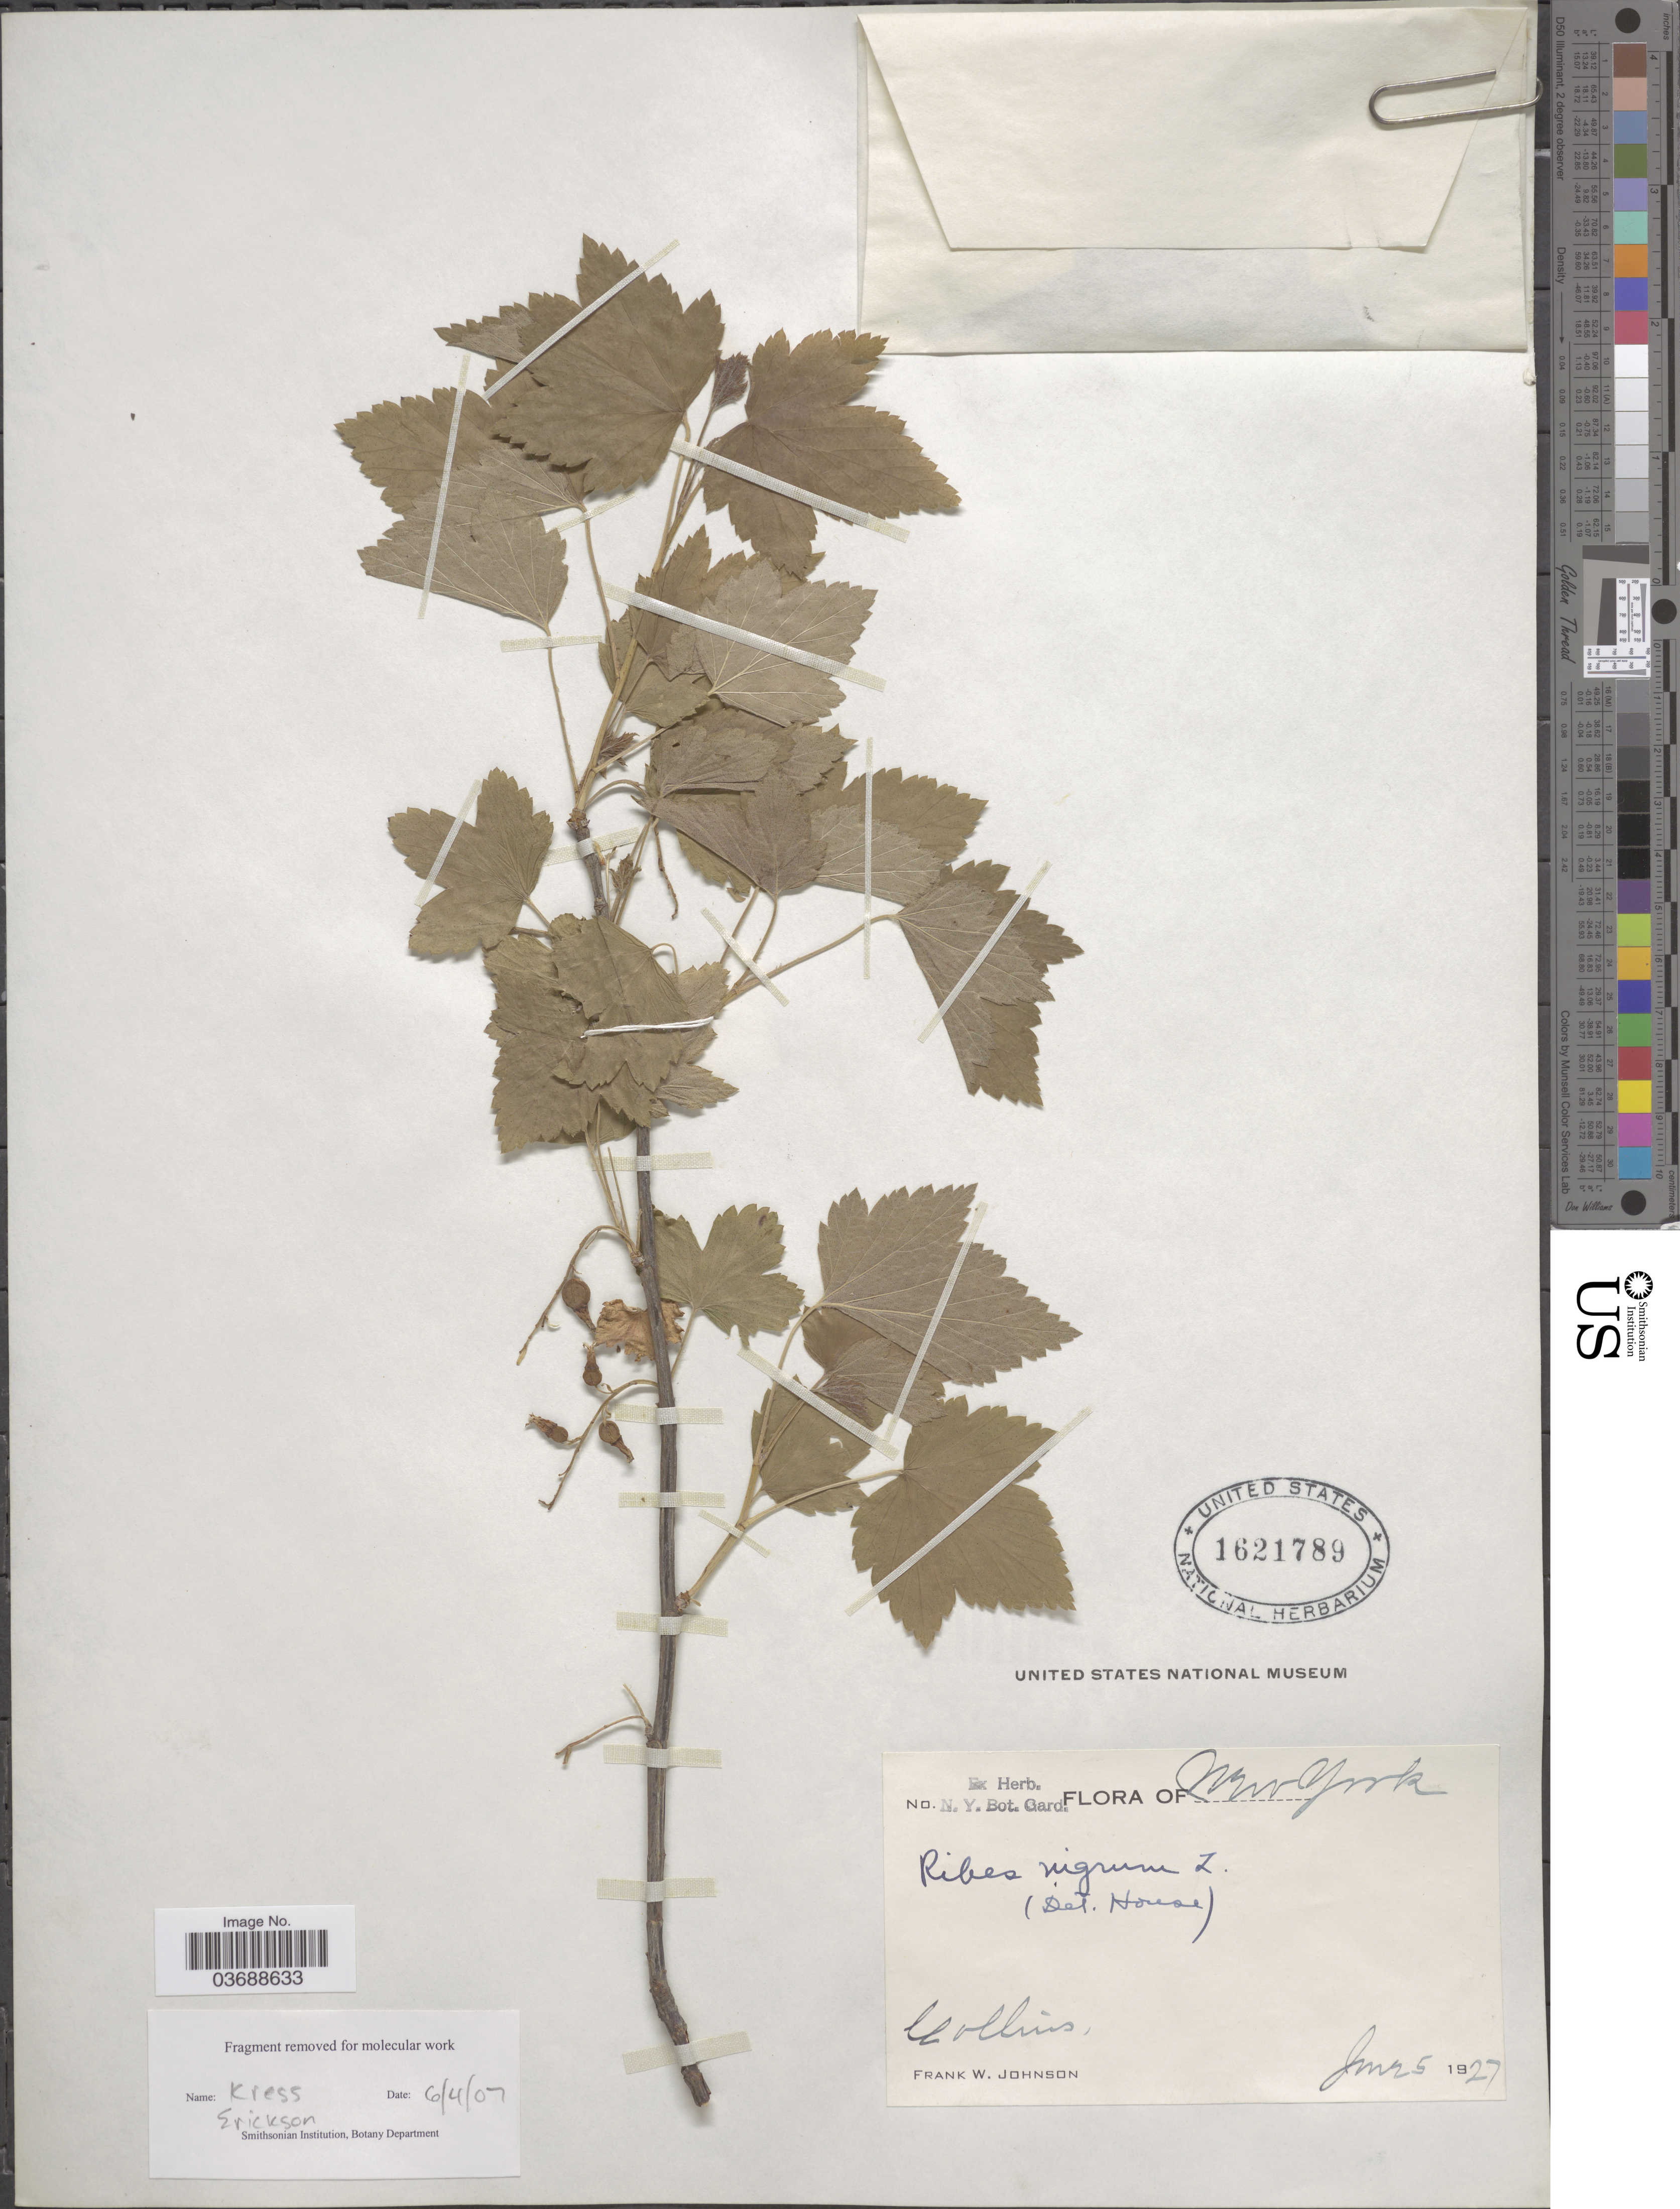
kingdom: Plantae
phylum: Tracheophyta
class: Magnoliopsida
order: Saxifragales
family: Grossulariaceae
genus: Ribes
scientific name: Ribes nigrum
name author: L.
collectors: F. W. Johnson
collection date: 1927-06-25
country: United States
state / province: New York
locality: Collins.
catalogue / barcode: US 1621789